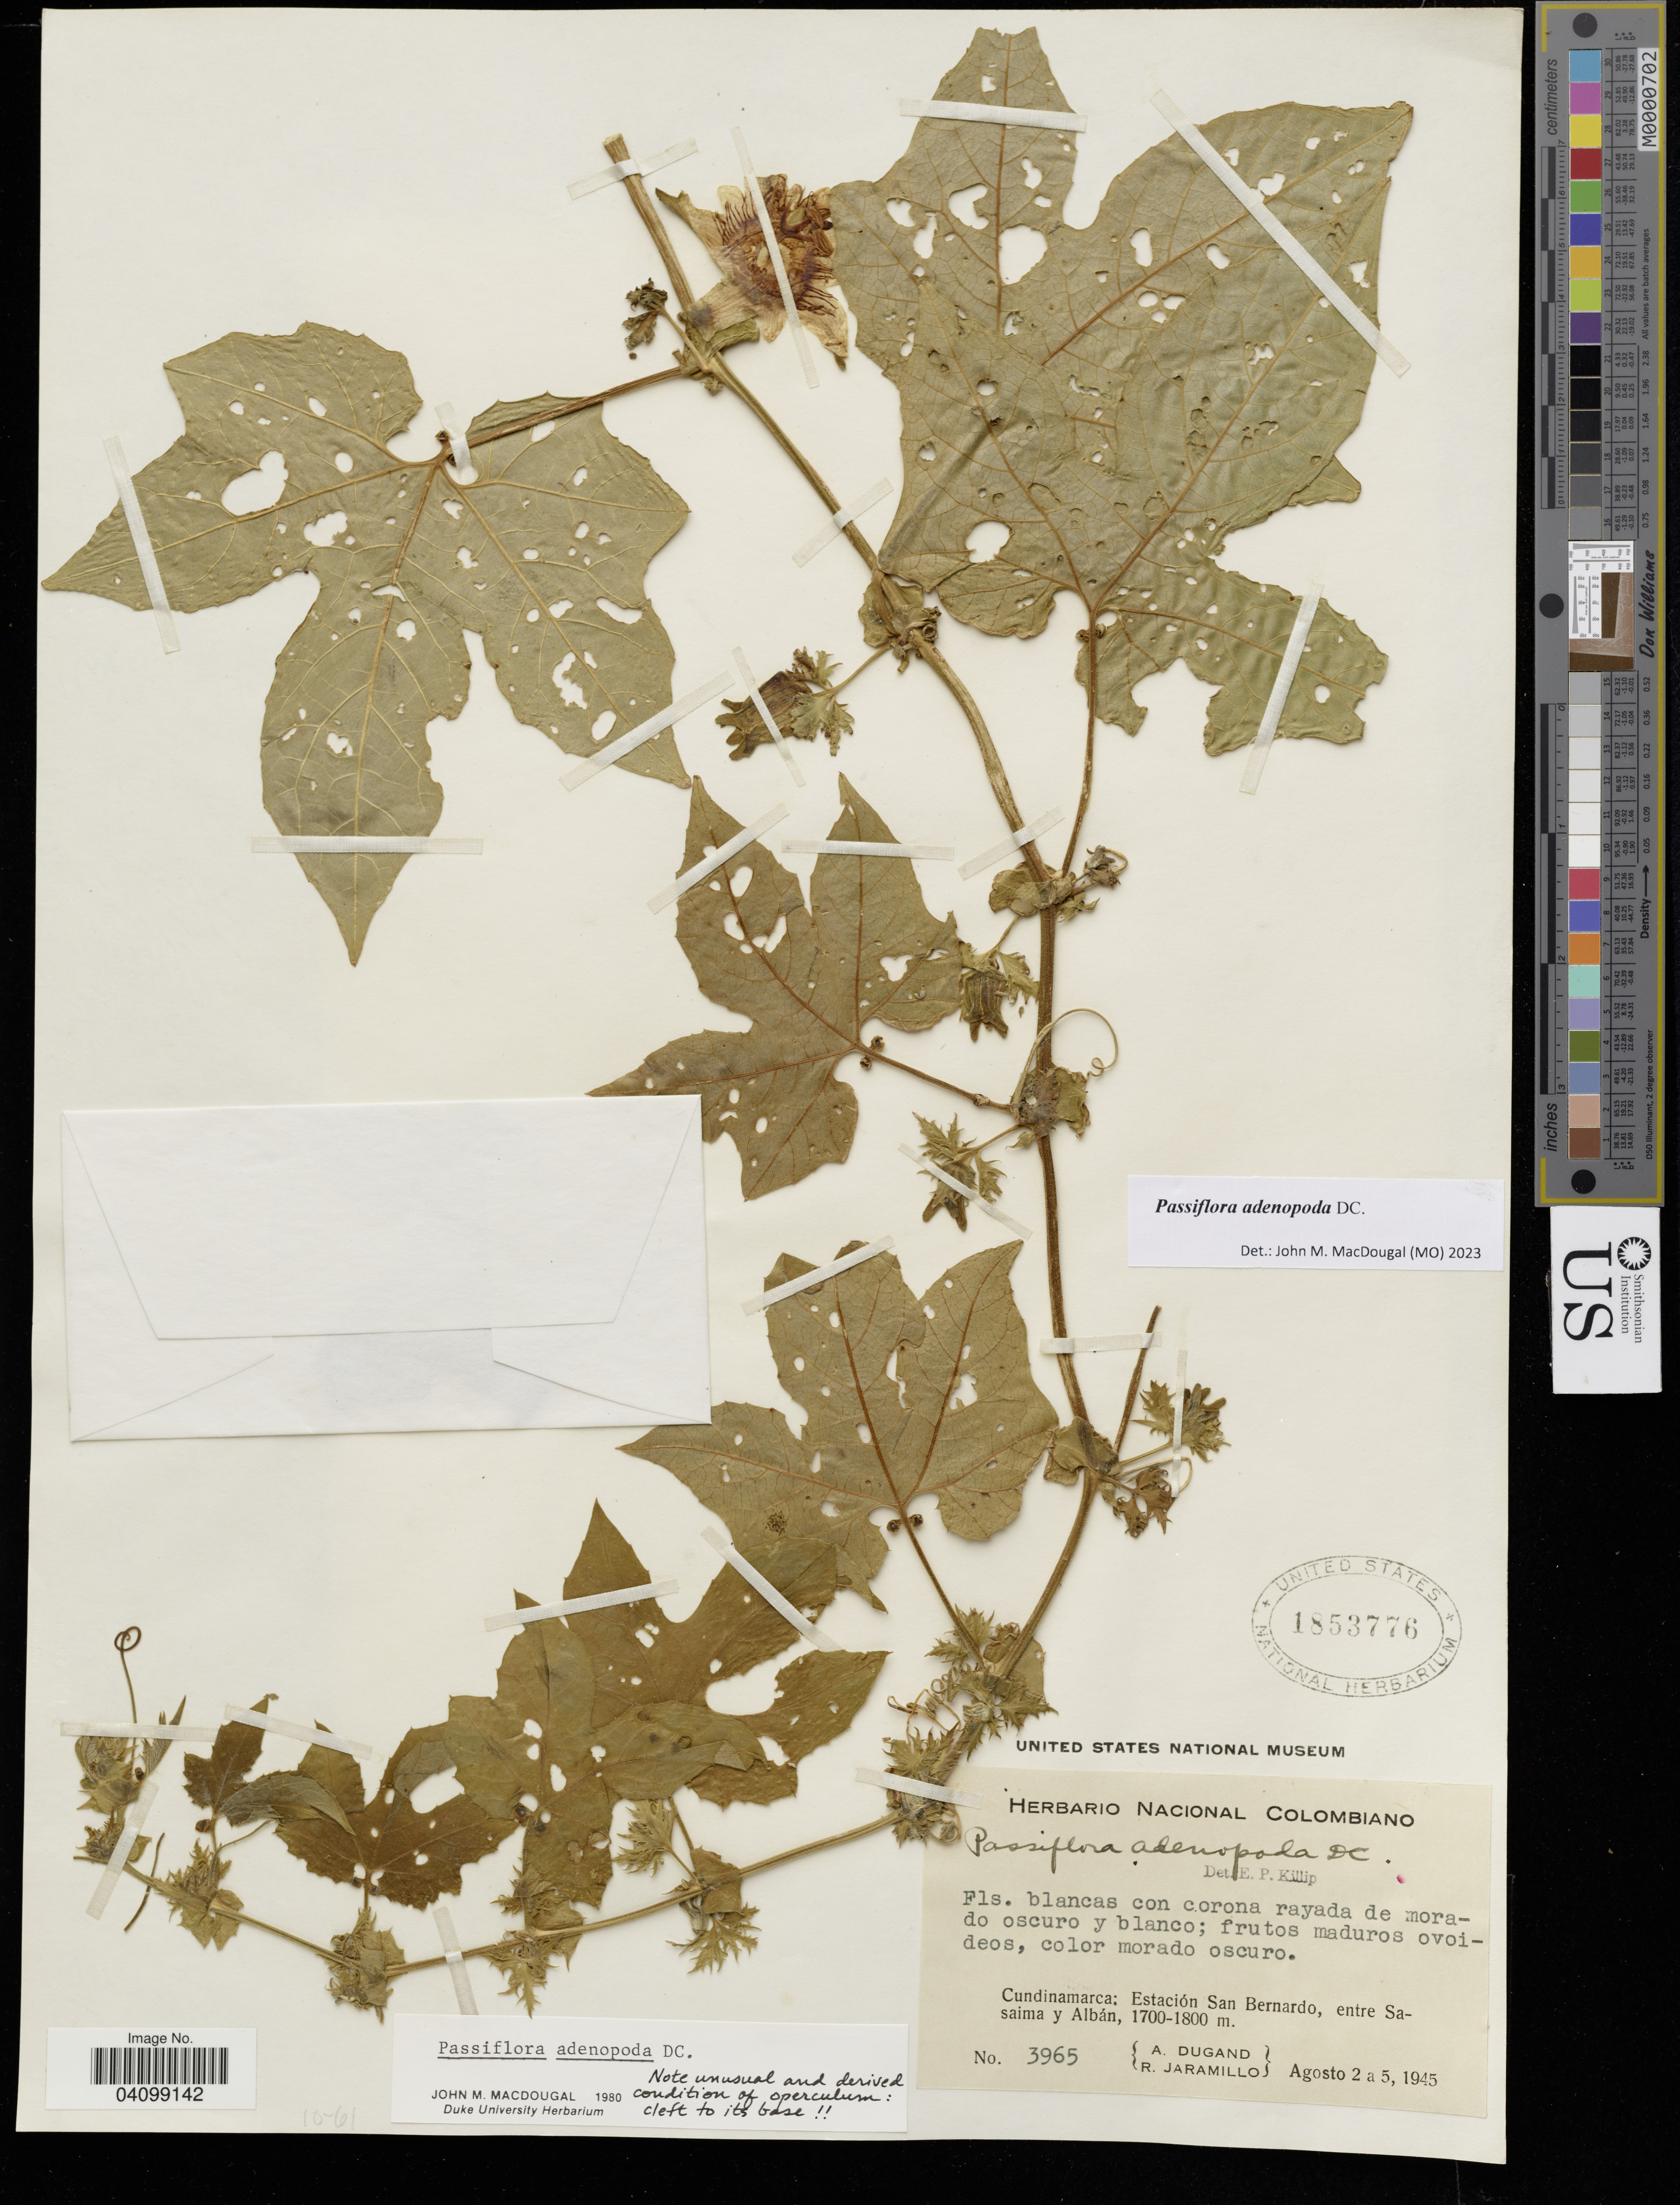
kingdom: Plantae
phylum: Tracheophyta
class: Magnoliopsida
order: Malpighiales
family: Passifloraceae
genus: Passiflora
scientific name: Passiflora adenopoda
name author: DC.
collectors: A. Dugand & R. Jaramillo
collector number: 3965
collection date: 1945-08-02/1945-08-05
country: Colombia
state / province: Cundinamarca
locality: Estación San Bernardo, entre Sa- saimay Albán.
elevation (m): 1700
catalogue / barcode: US 1853776